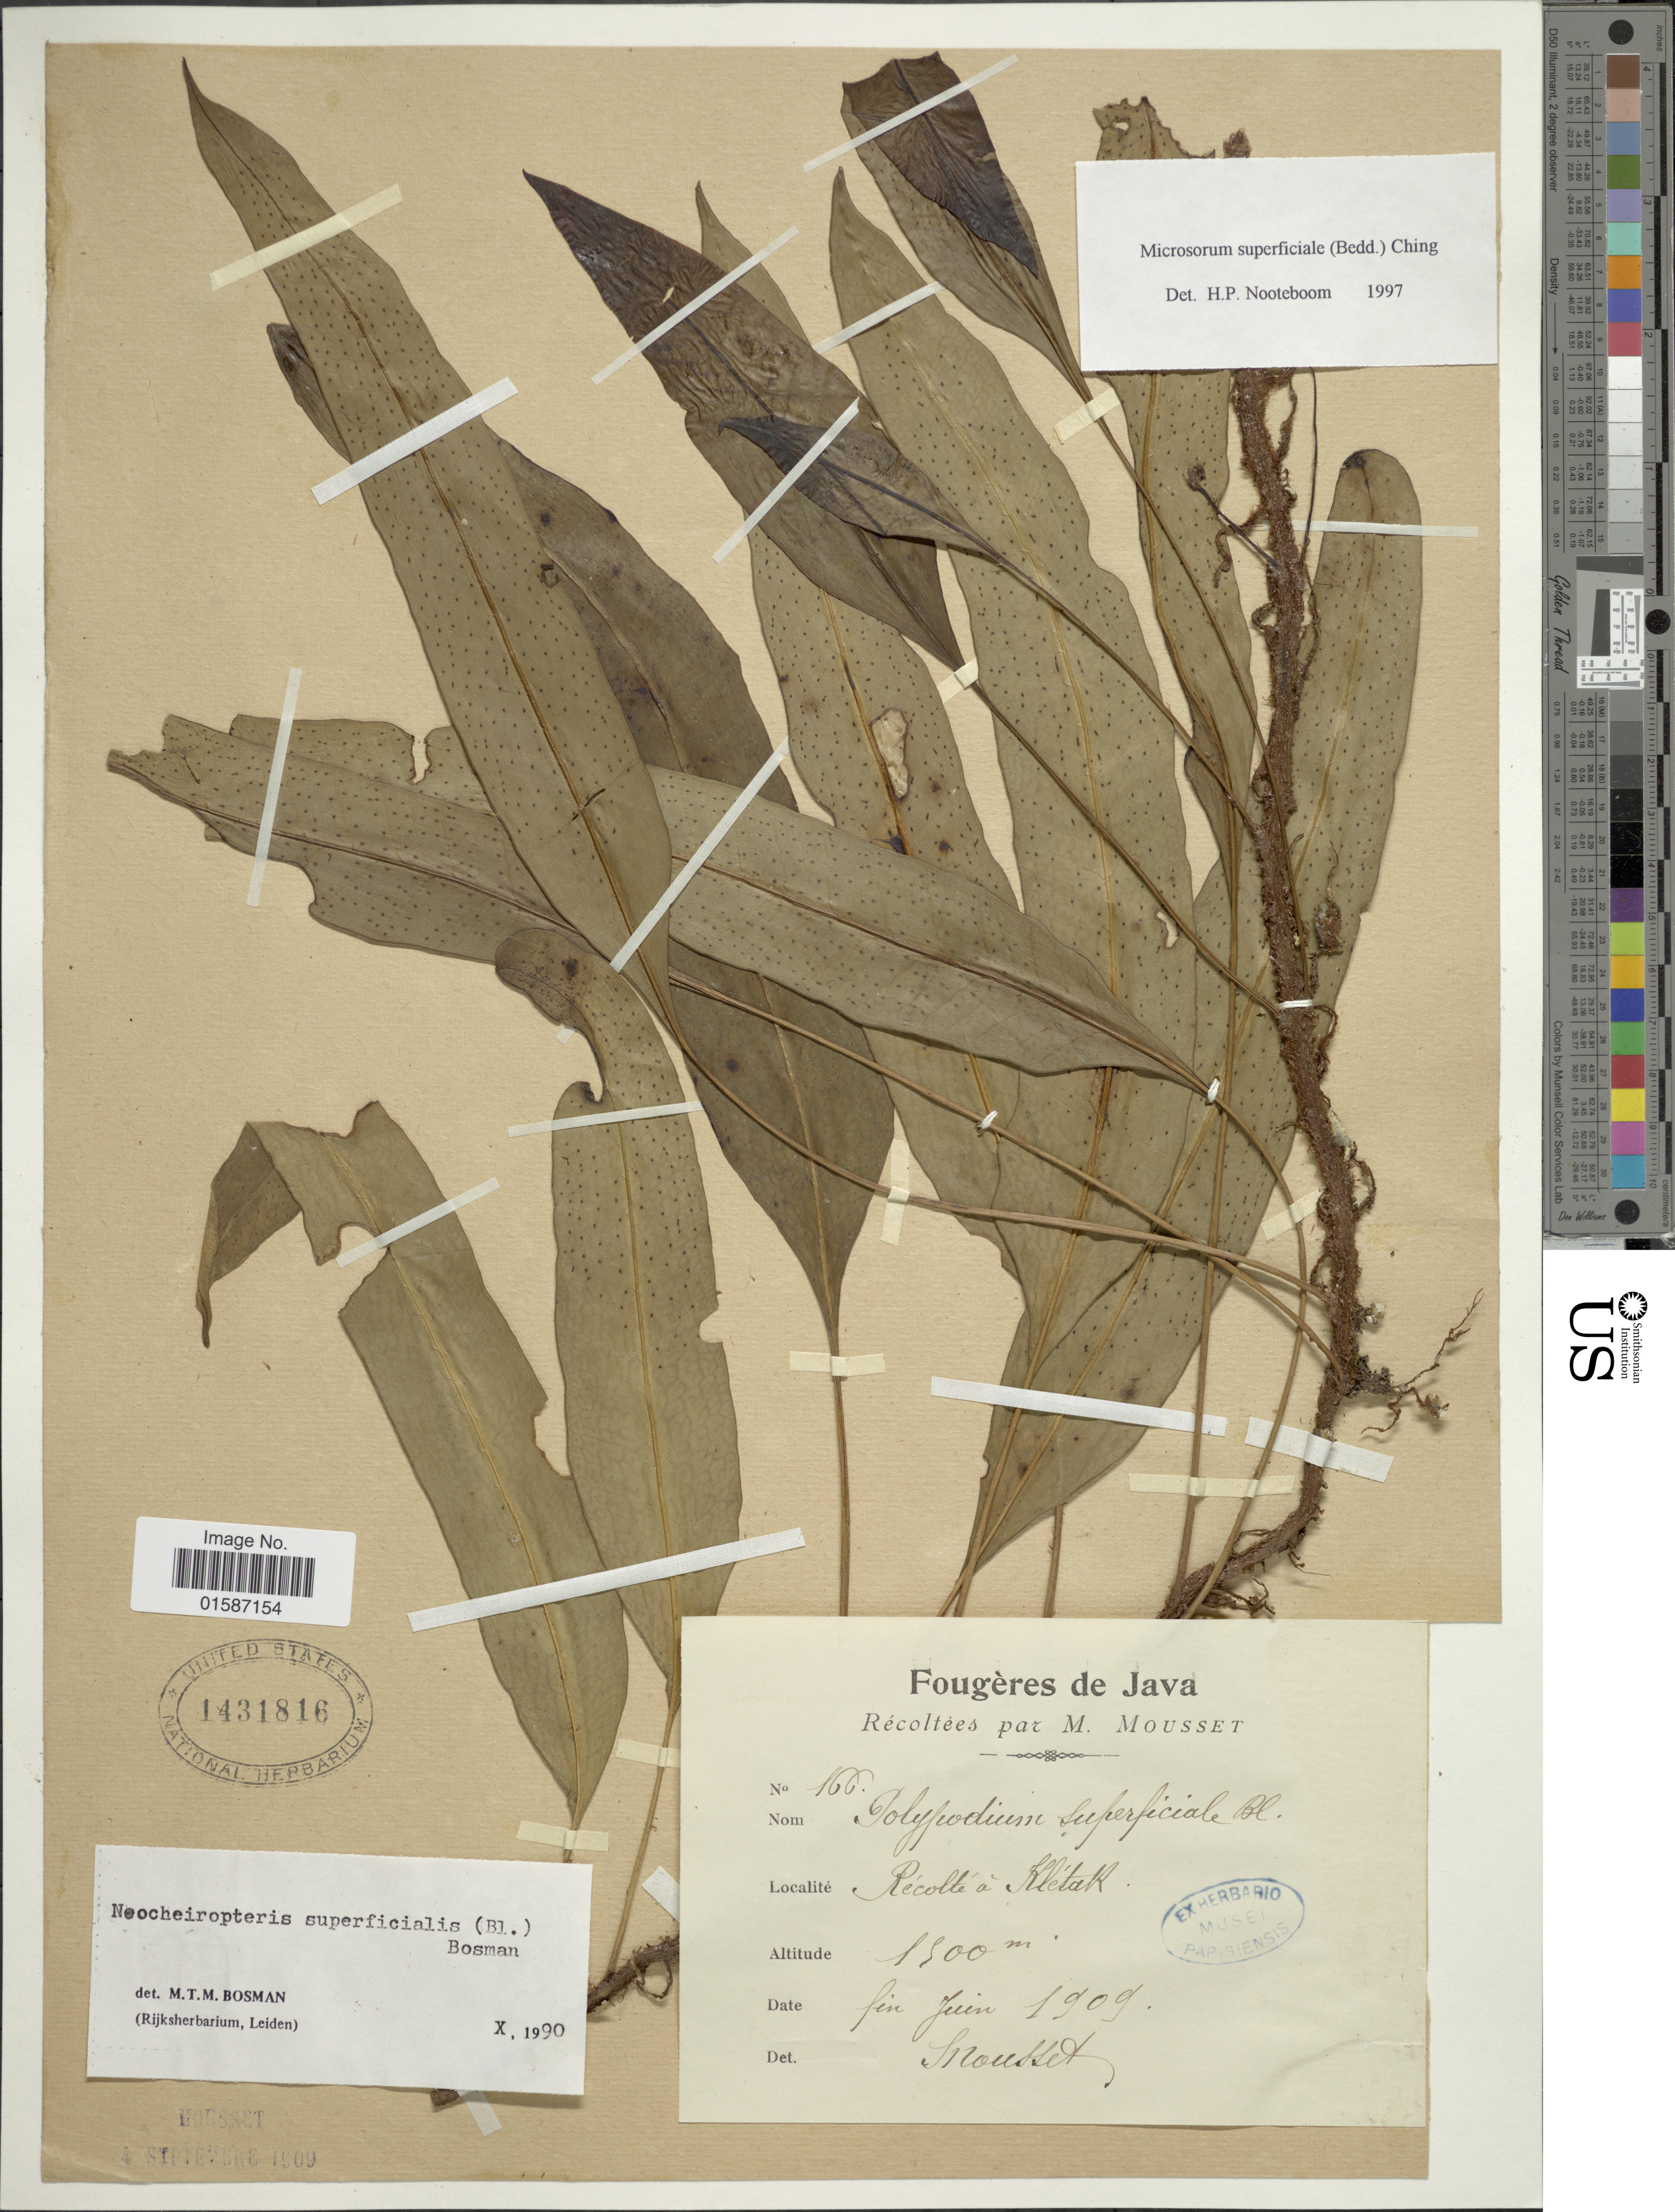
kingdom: Plantae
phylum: Tracheophyta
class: Polypodiopsida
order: Polypodiales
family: Polypodiaceae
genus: Lepidomicrosorium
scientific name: Lepidomicrosorium superficiale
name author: (Blume) Li S. Wang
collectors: M. Mousset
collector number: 166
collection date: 1909-06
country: Indonesia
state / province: Java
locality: Récolte à Klétak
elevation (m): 1900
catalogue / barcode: US 1431816